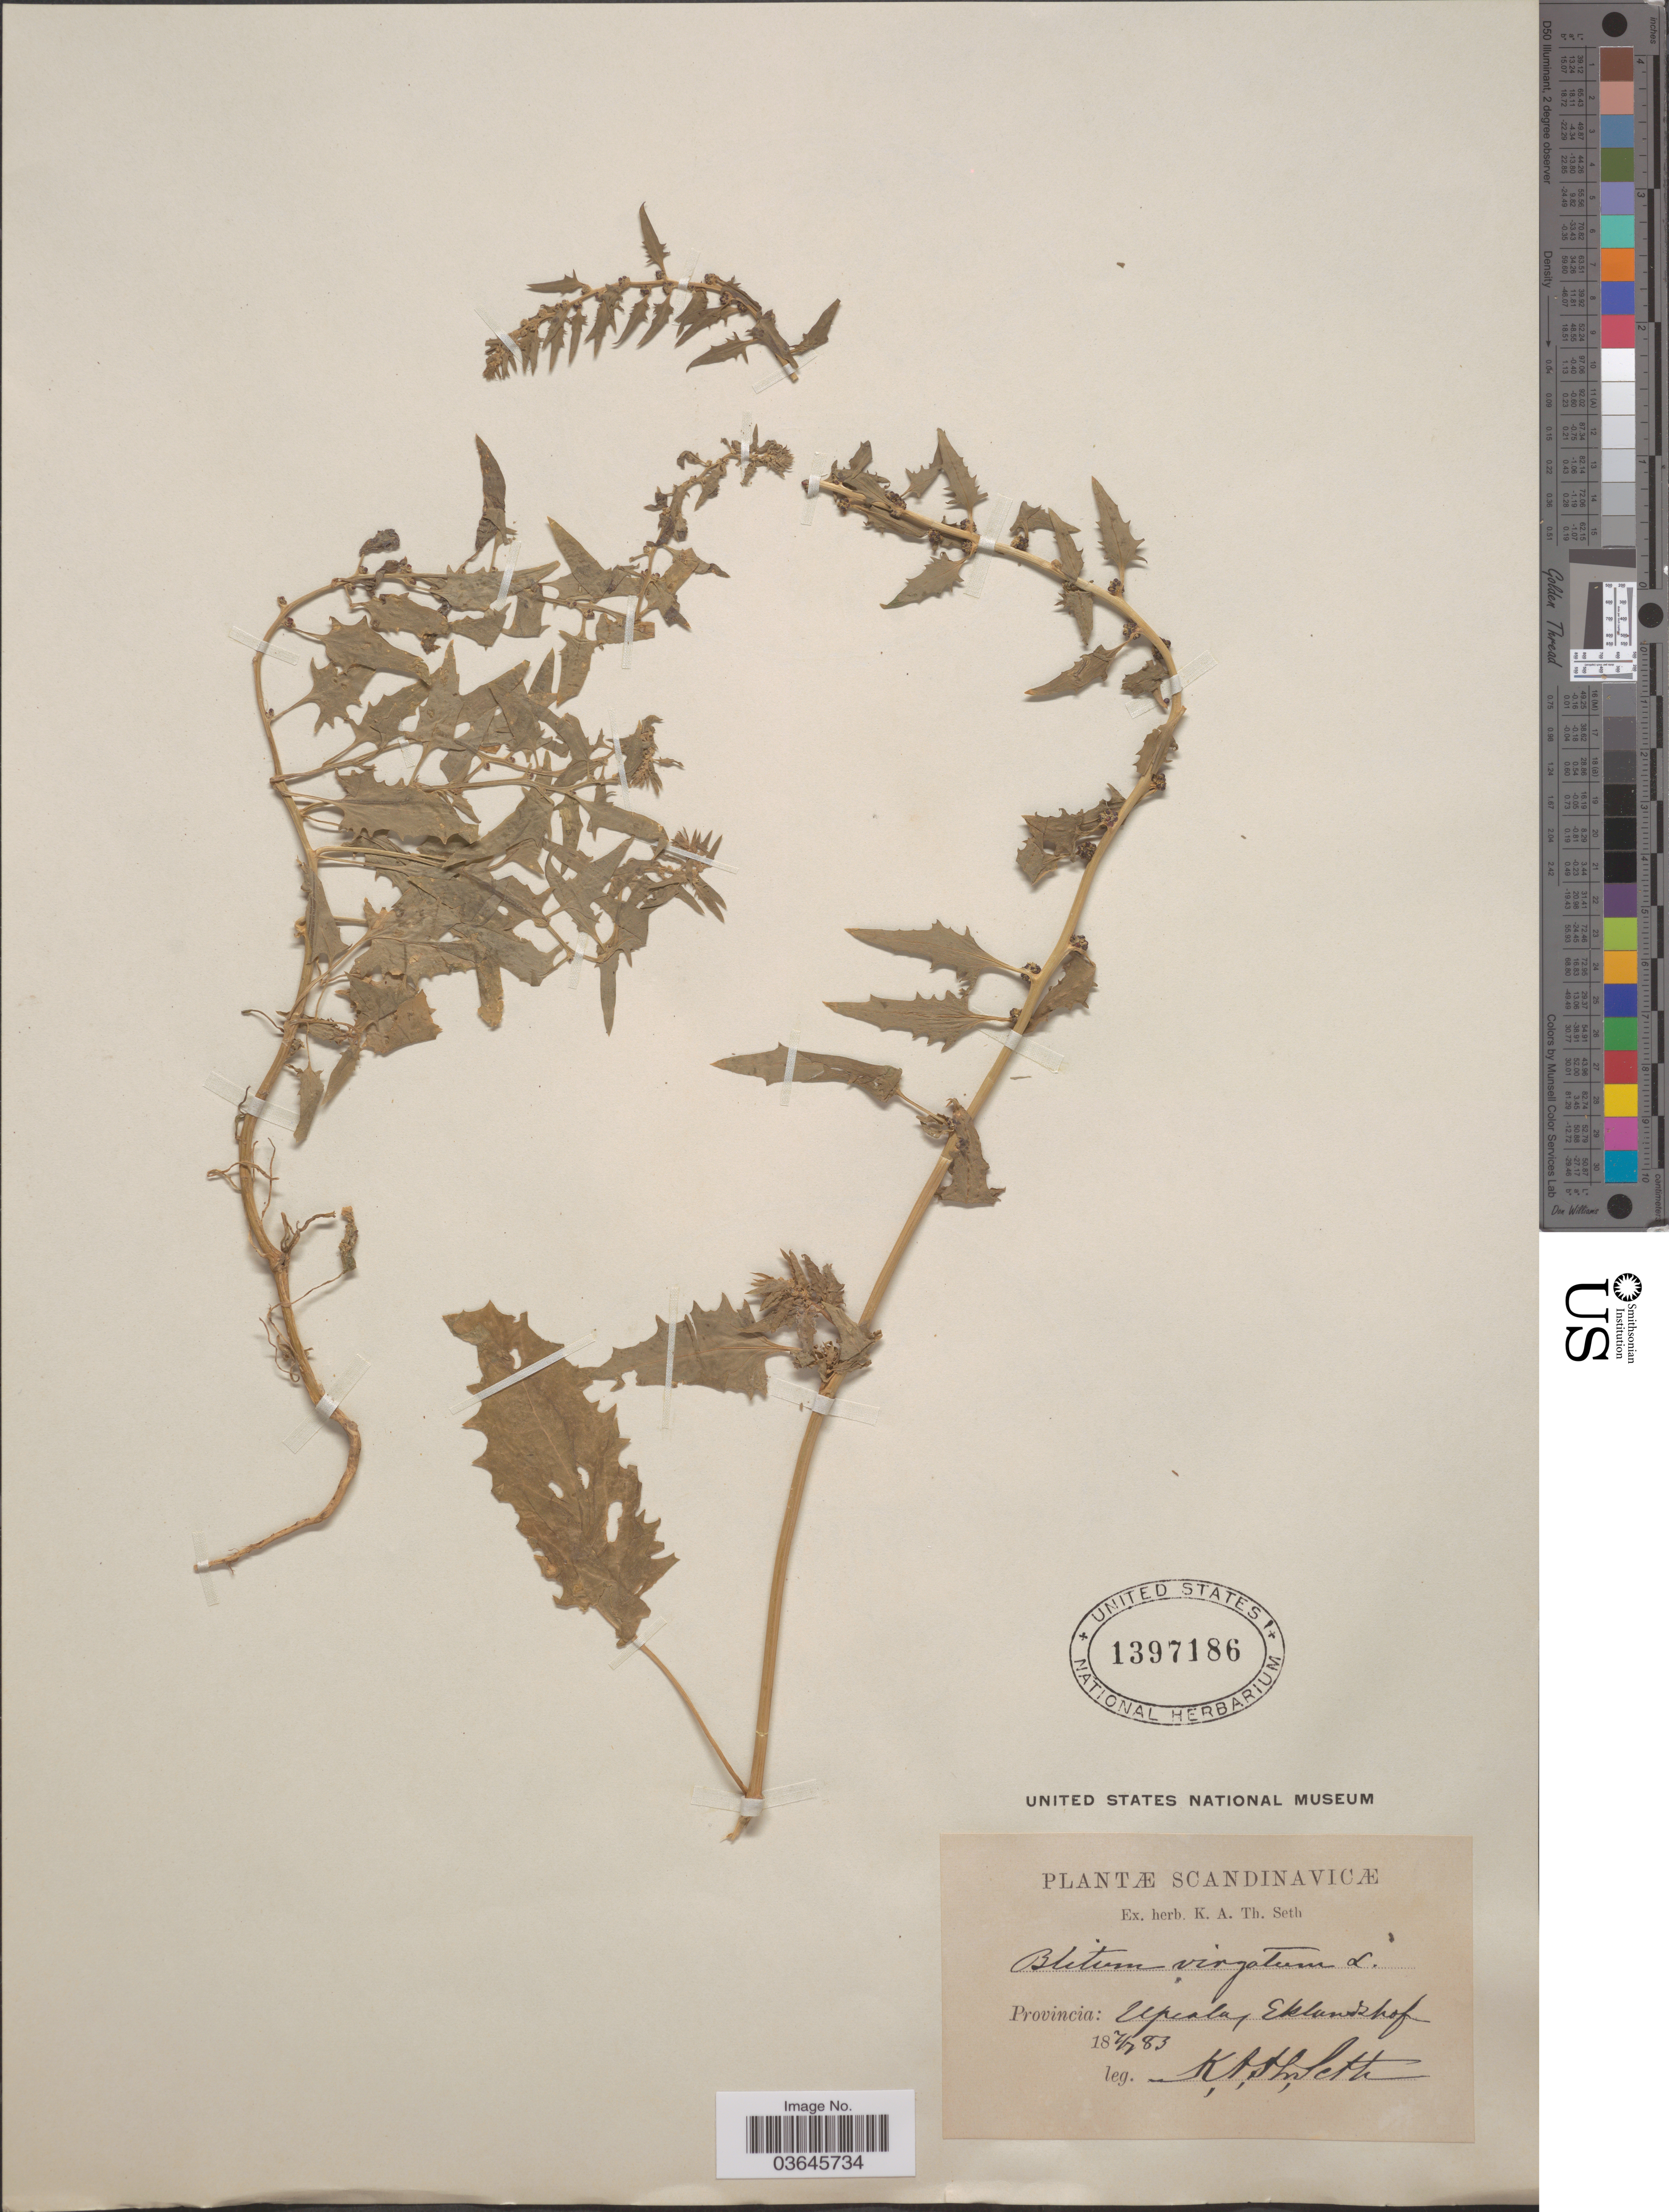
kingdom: Plantae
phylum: Tracheophyta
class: Magnoliopsida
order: Caryophyllales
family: Amaranthaceae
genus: Blitum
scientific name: Blitum virgatum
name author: L.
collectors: K. A. Seth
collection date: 1883-07-18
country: Sweden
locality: Scandinavicæ. Provincia: Upsala, Eklundshof.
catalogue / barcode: US 1397186